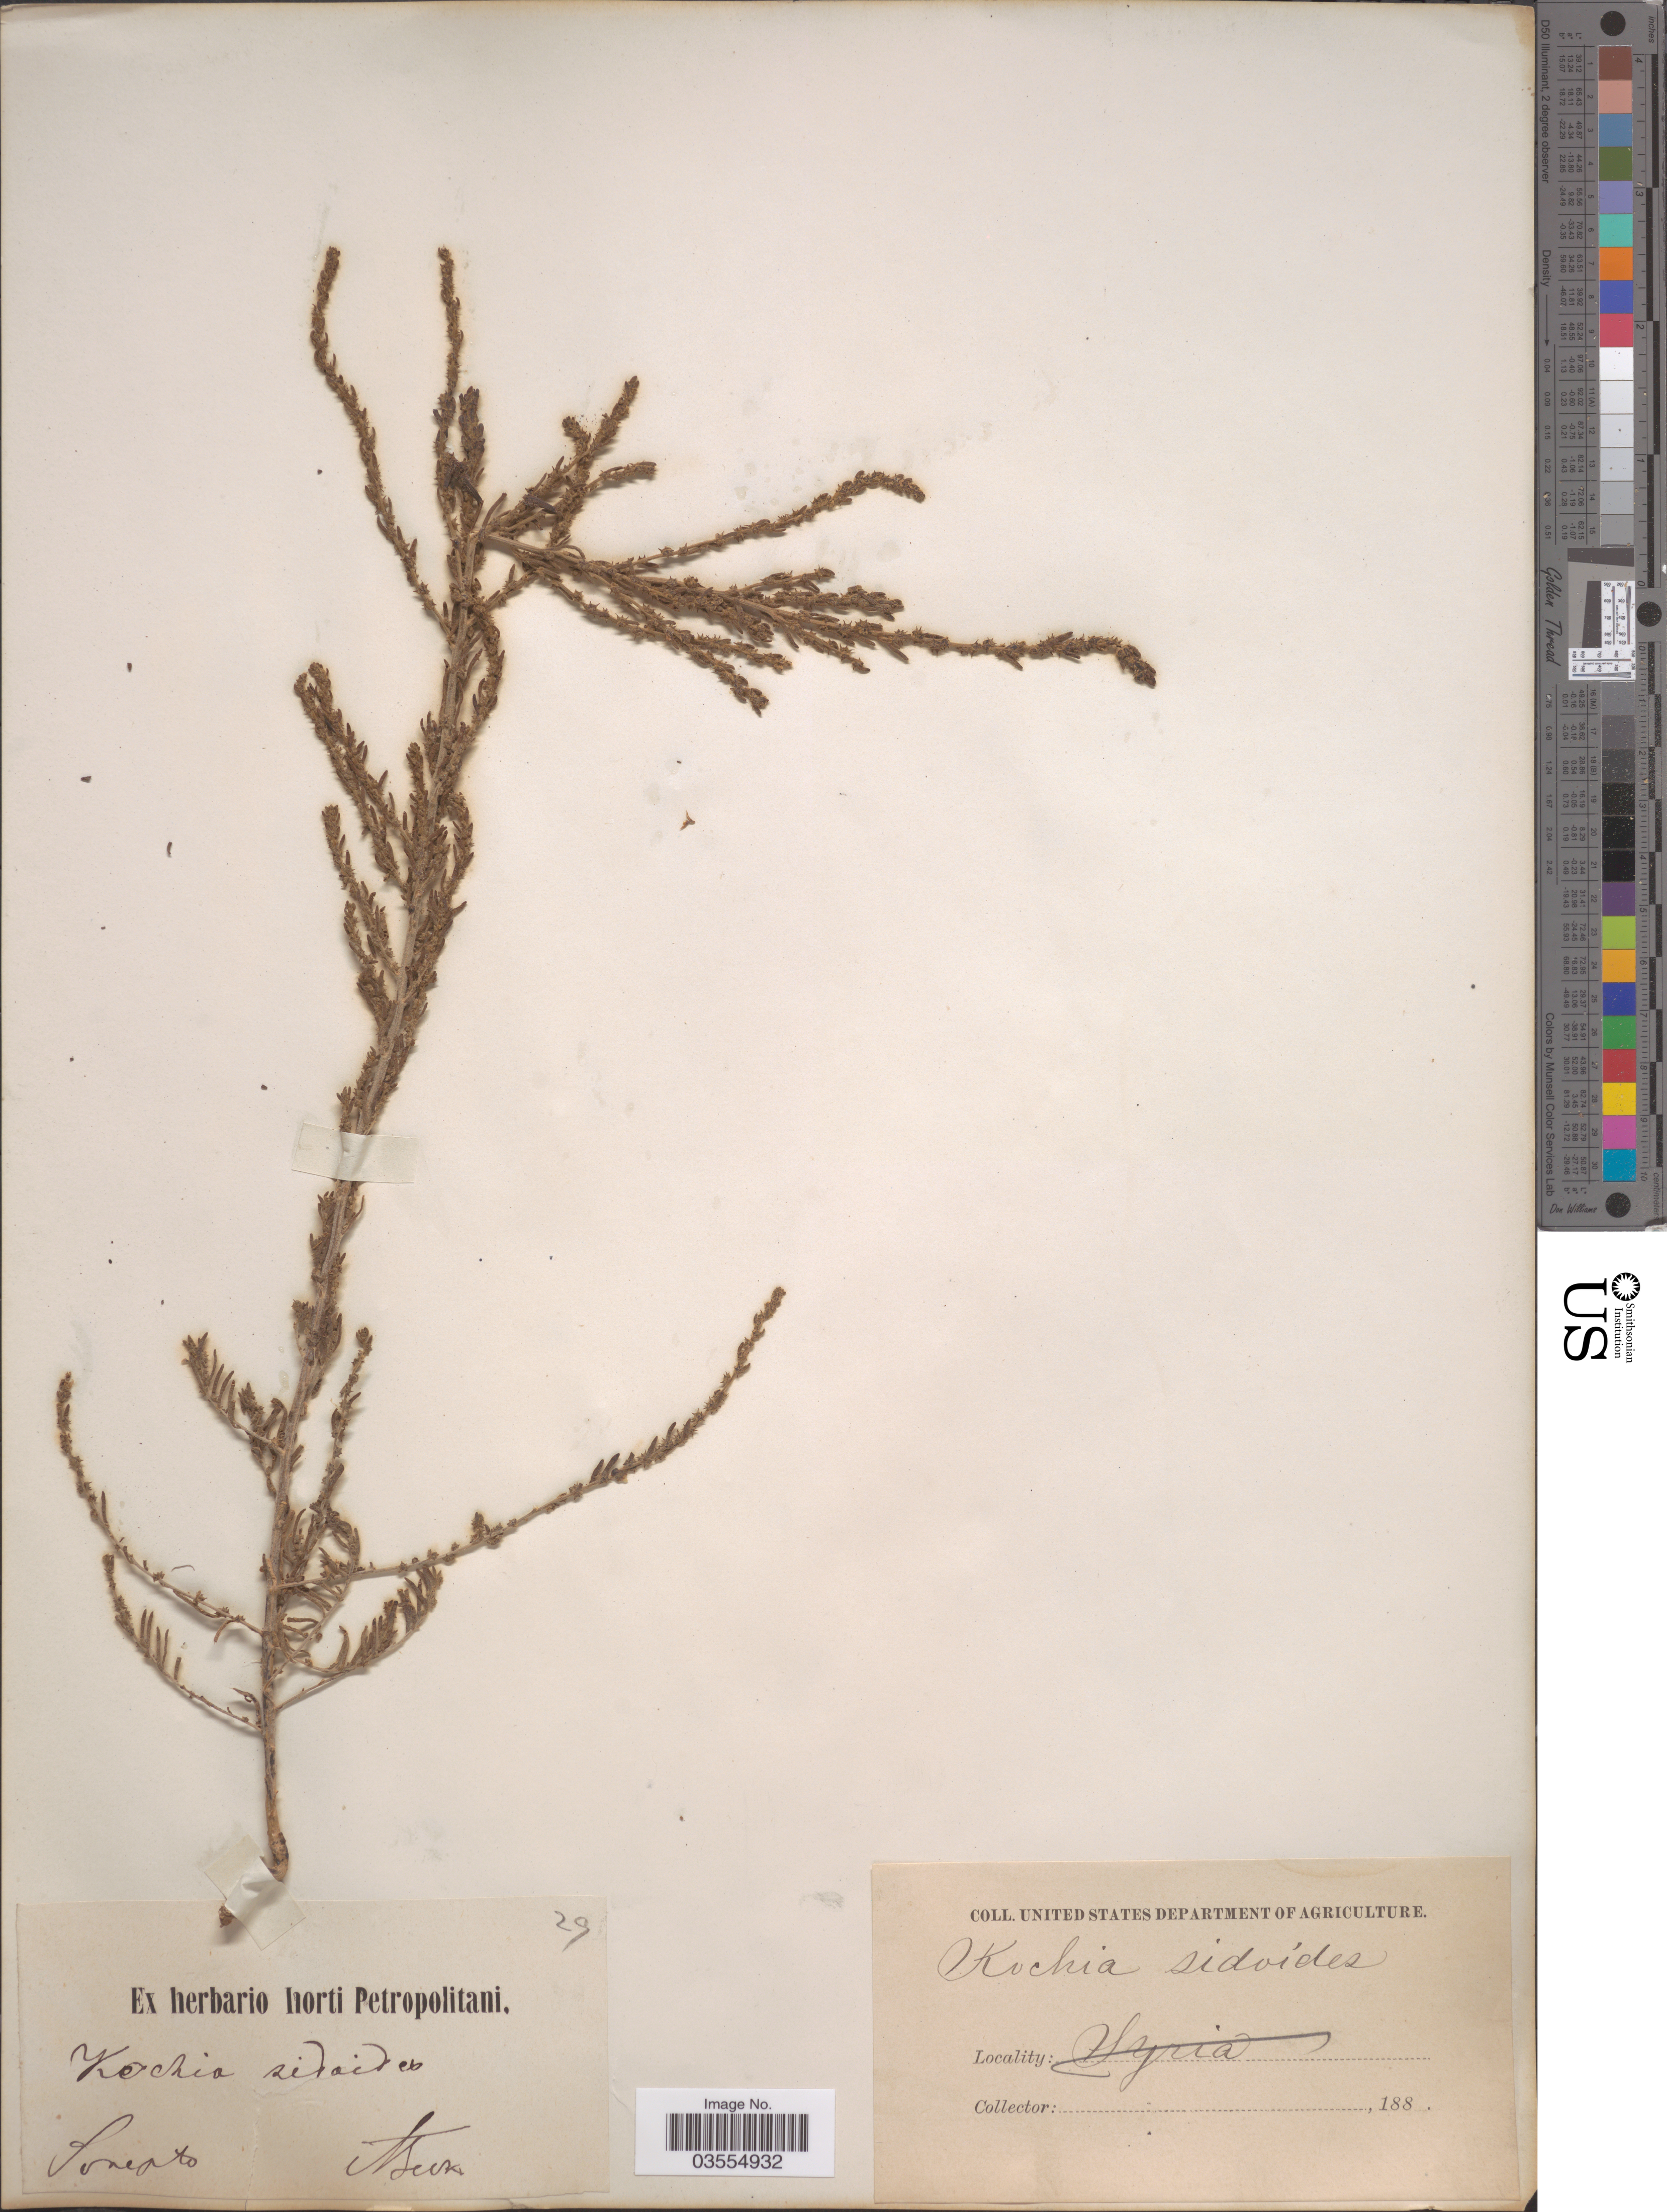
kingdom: Plantae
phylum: Tracheophyta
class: Magnoliopsida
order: Caryophyllales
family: Amaranthaceae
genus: Grubovia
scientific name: Grubovia sedoides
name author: (Pall.) G.L. Chu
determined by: Strong, Mark T., (BOT), Smithsonian Institution - National Museum of Natural History (UNITED STATES)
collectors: A. Becker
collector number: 29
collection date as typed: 188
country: Russian Federation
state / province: Volgograd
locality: Sarepta.